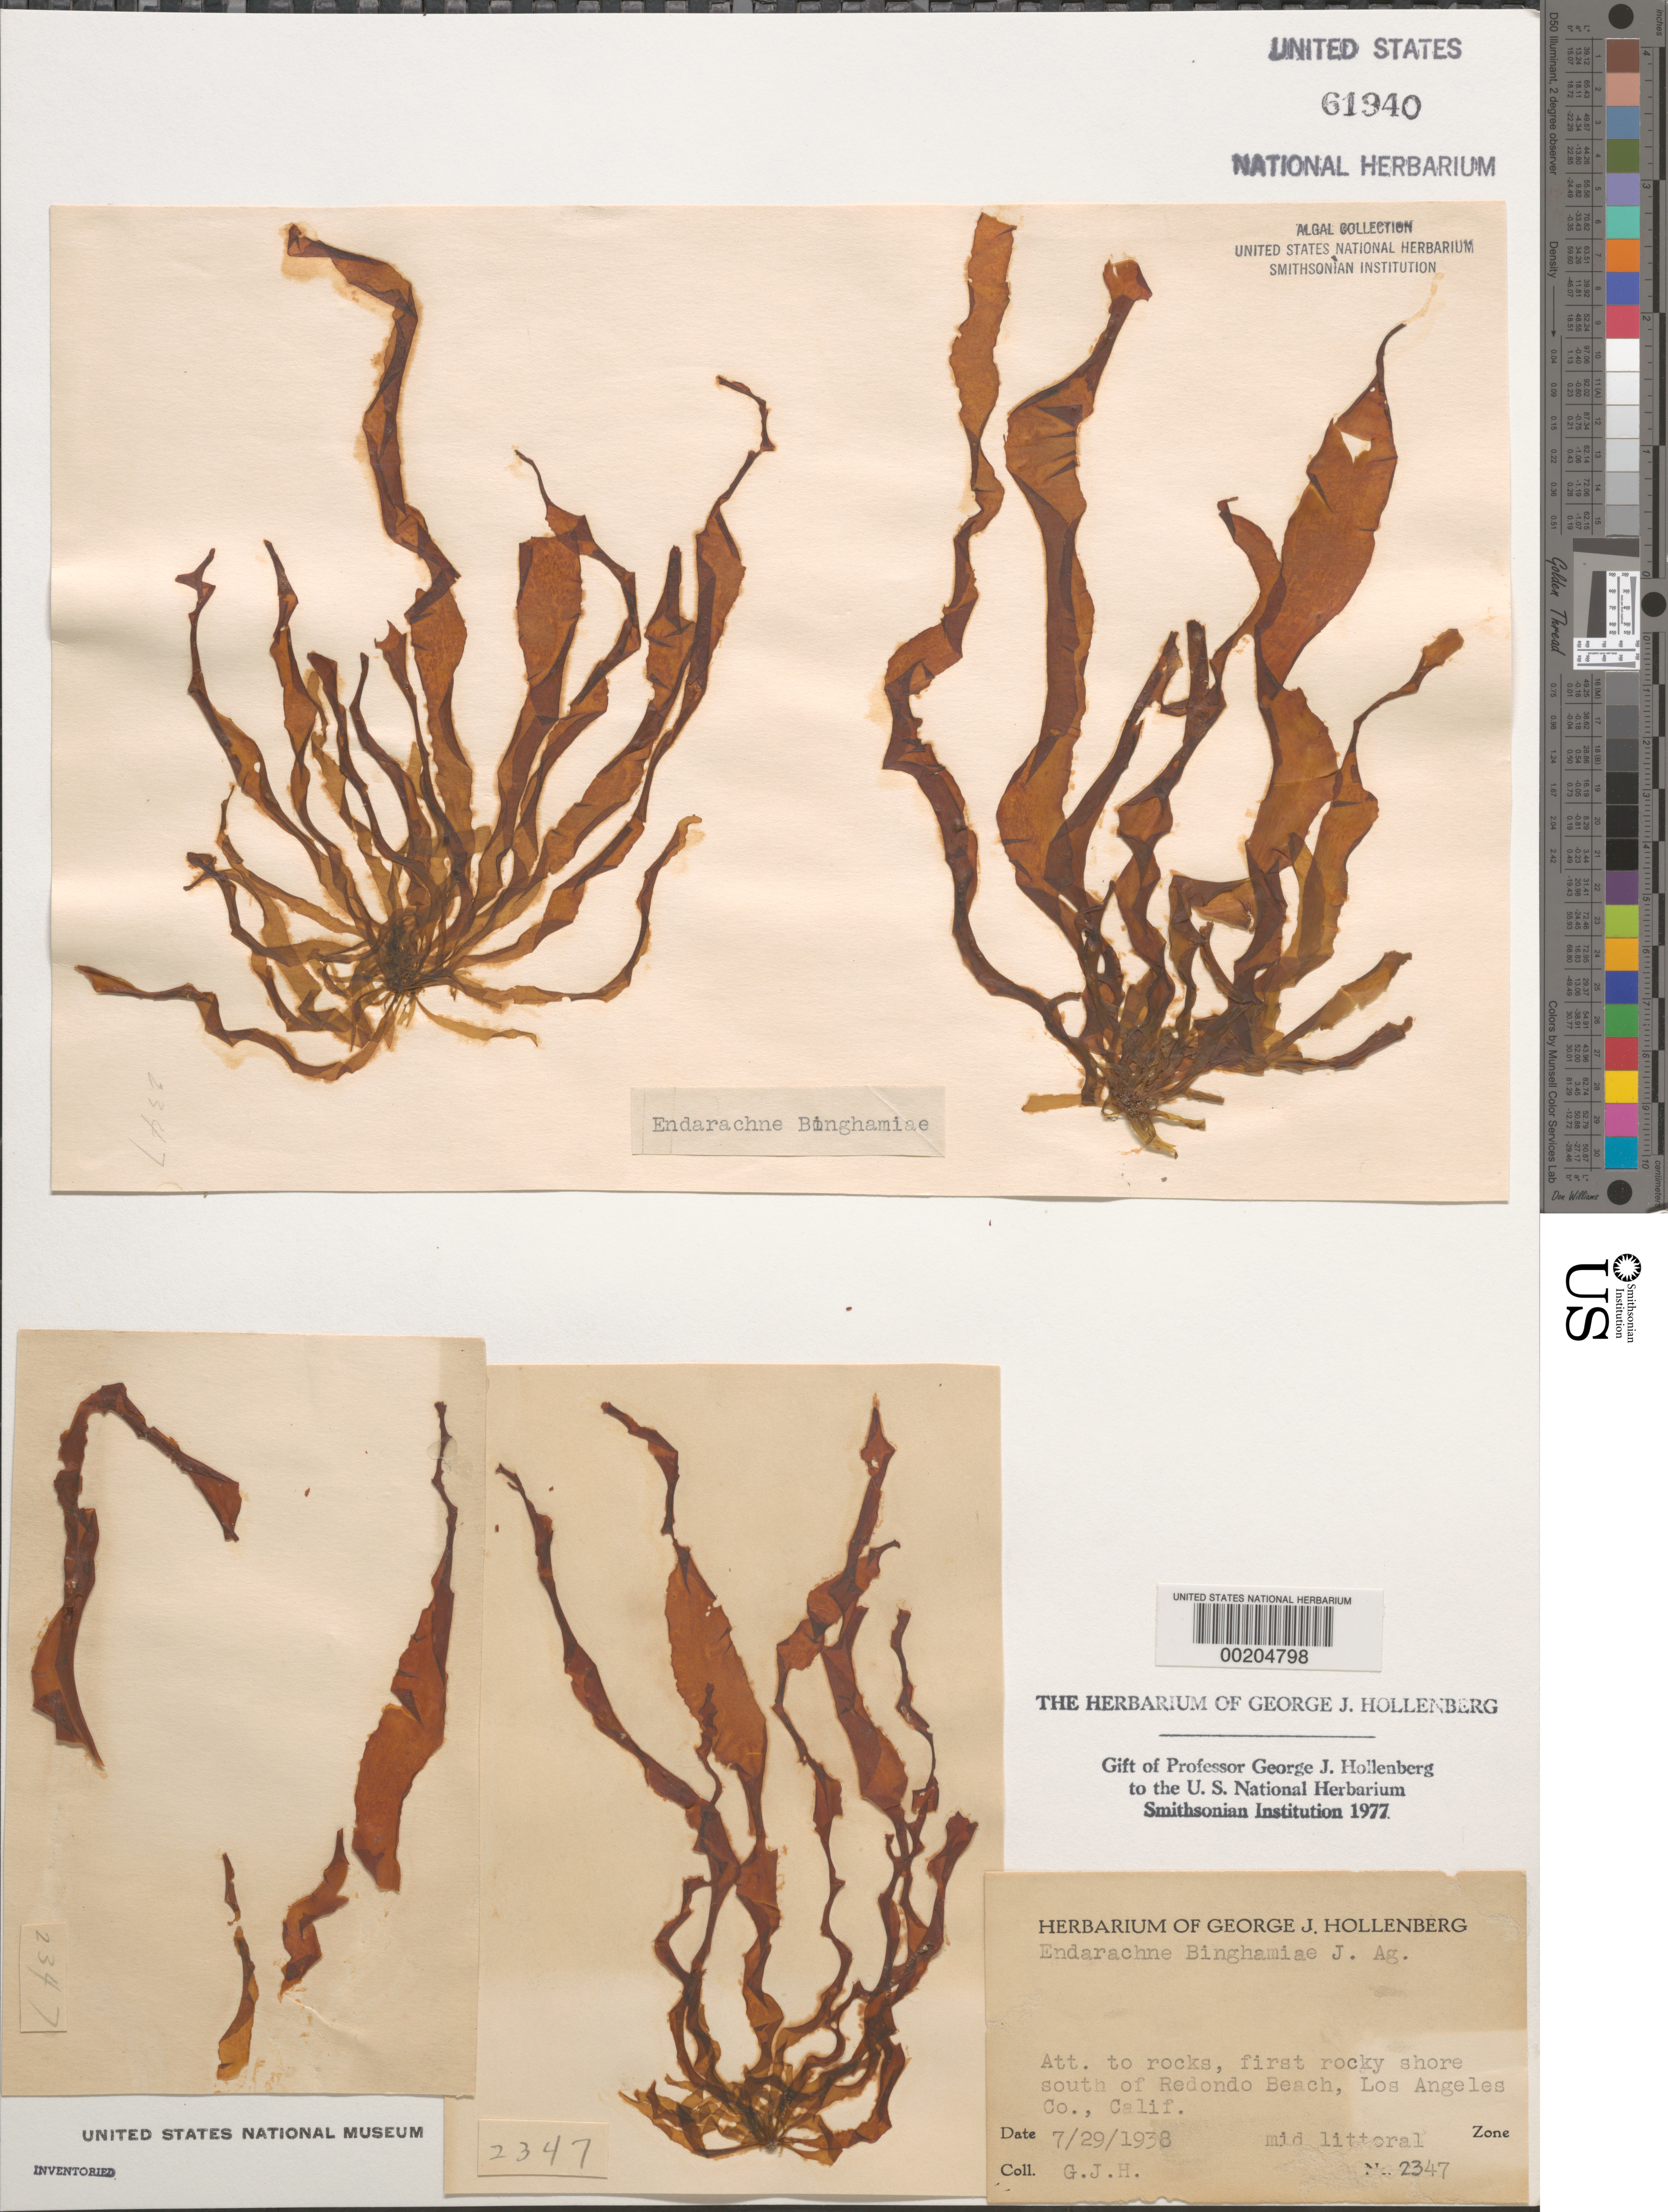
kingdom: Chromista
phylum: Ochrophyta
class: Phaeophyceae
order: Scytosiphonales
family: Scytosiphonaceae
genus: Petalonia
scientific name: Petalonia binghamiae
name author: (J. Agardh) K.L.Vinogr.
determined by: Algae name updating Project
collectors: G. Hollenberg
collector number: GJH 2347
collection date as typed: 29 Jul 1938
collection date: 1938-07-29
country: United States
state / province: California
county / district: Los Angeles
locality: South of Redondo Beach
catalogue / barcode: US 61940